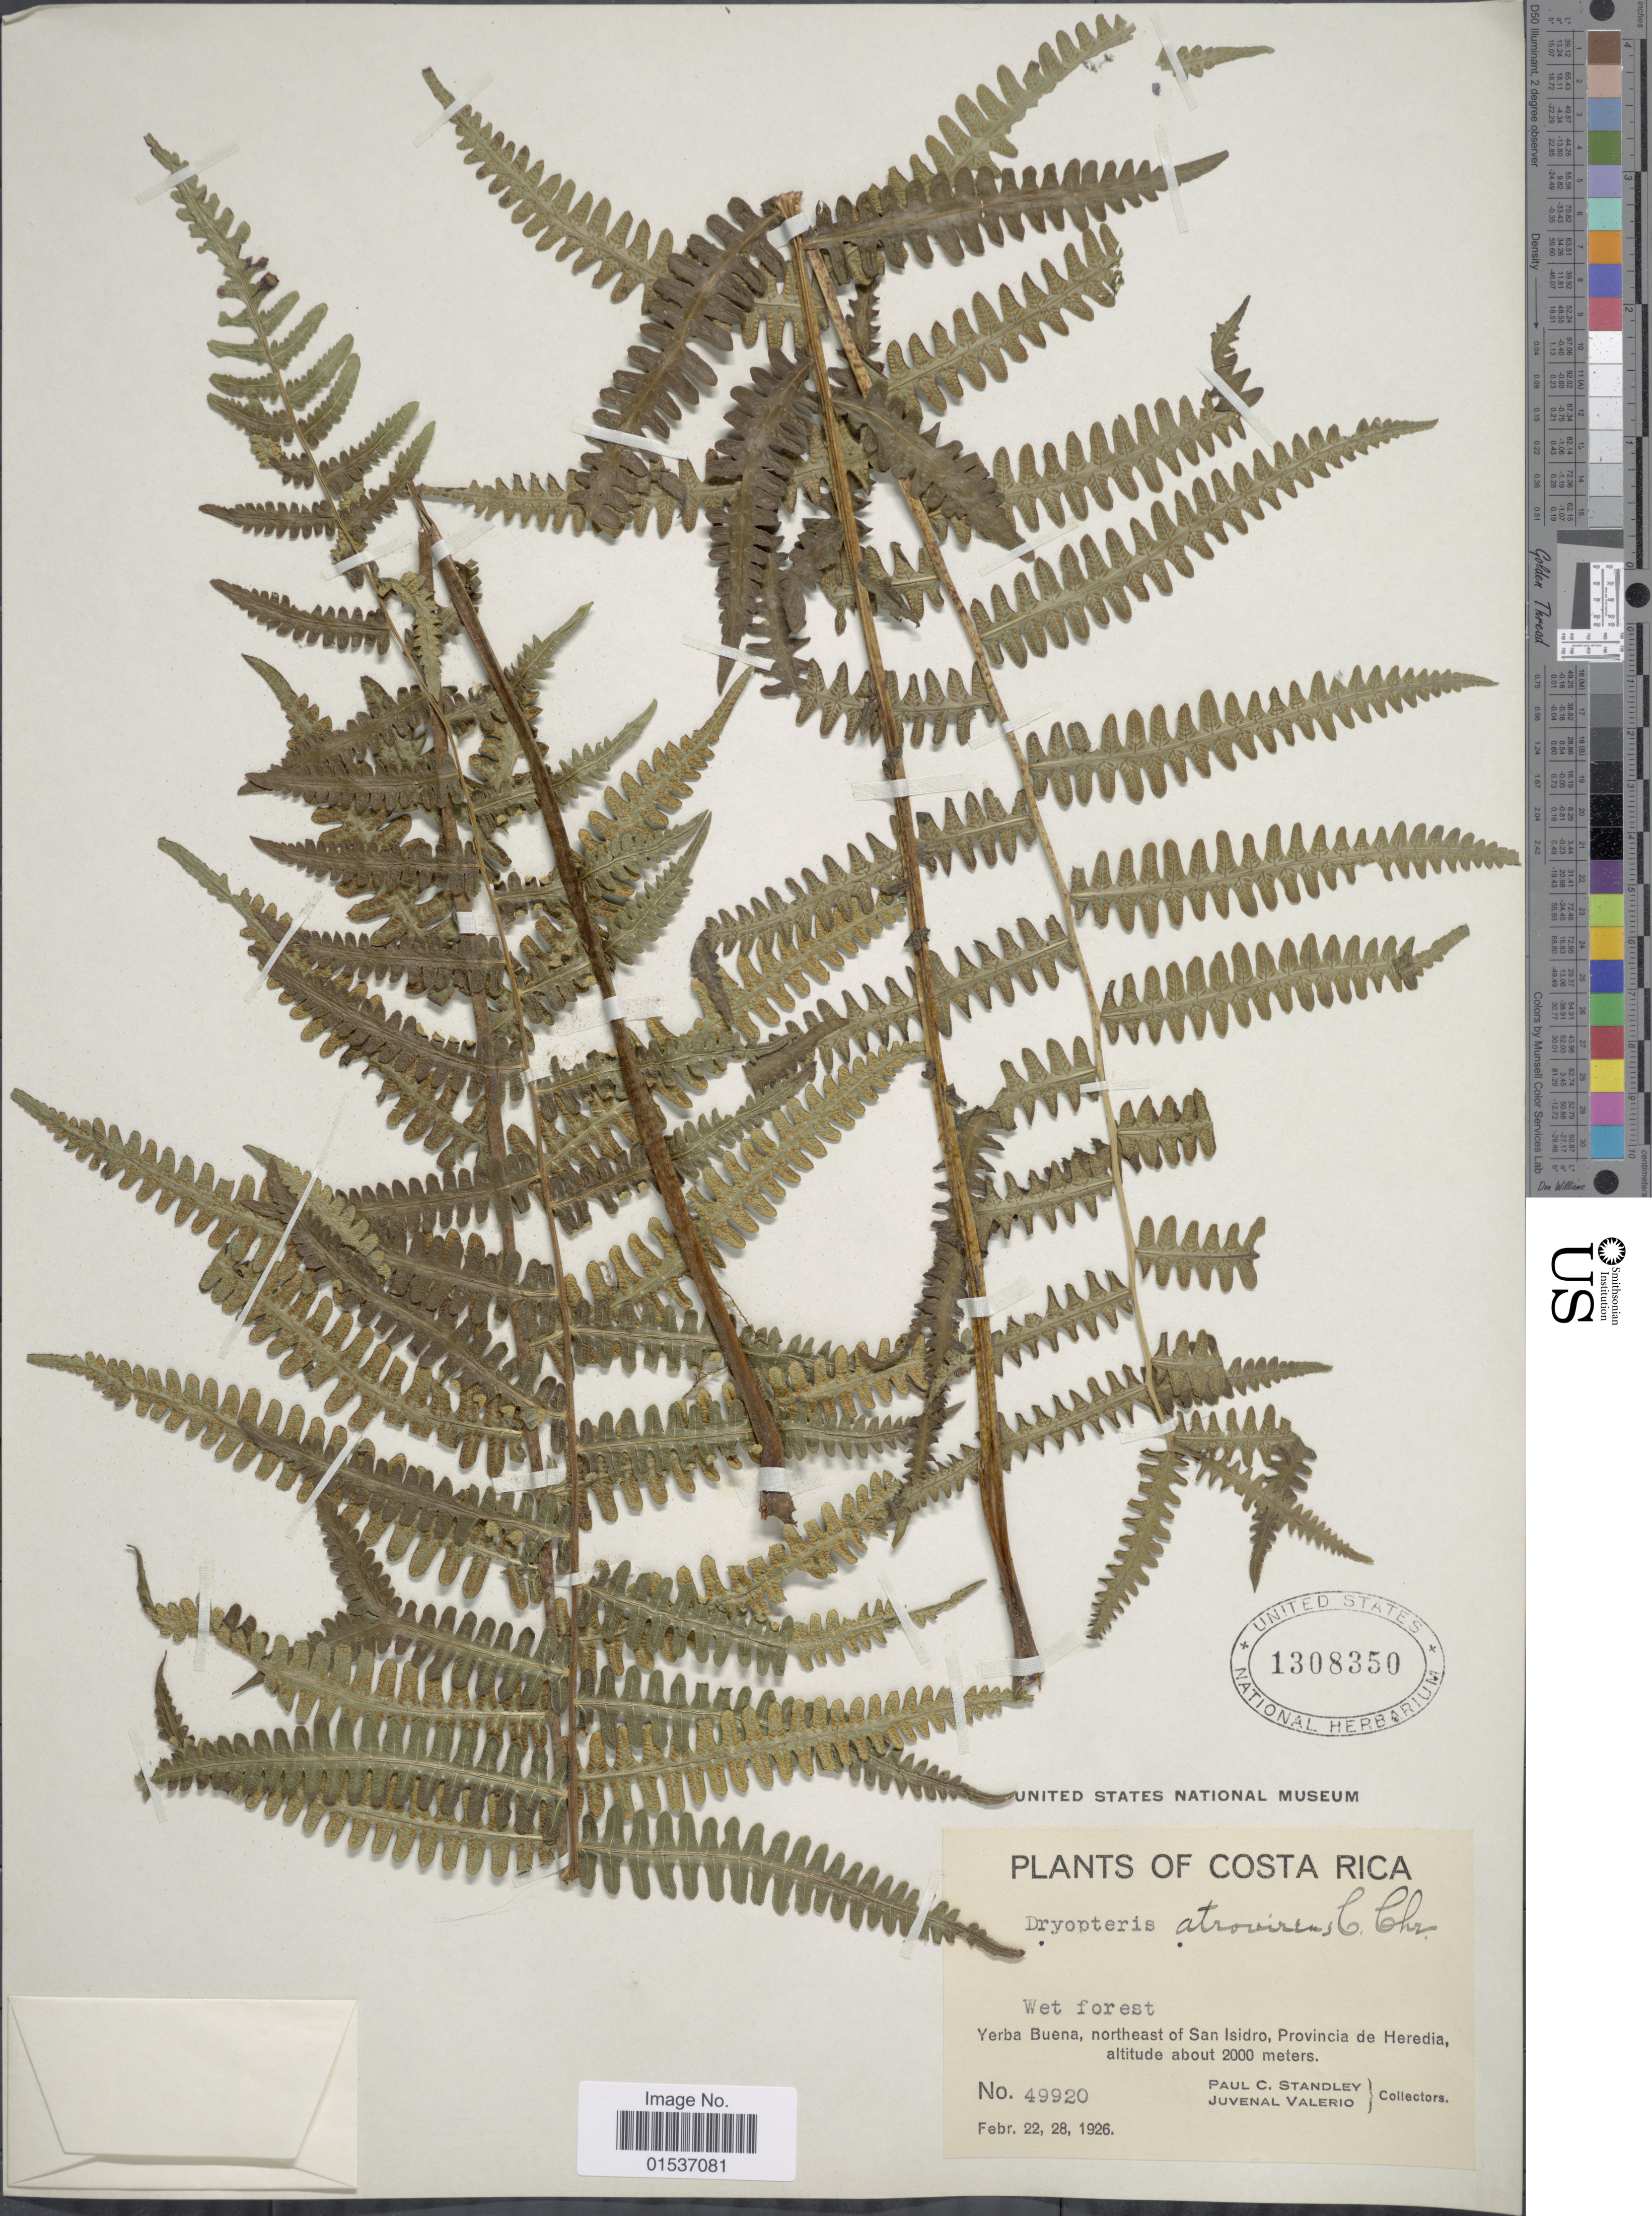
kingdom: Plantae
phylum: Tracheophyta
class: Polypodiopsida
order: Polypodiales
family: Thelypteridaceae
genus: Thelypteris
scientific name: Thelypteris atrovirens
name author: (C. Chr.) C.F. Reed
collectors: P. C. Standley & J. Valerio R.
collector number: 49920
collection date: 1926-02-22/1926-02-28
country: Costa Rica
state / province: Heredia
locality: Costa Rica, Yerba Buena, northeast of San Isidro, Provincia de Heredia.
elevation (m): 2000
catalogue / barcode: US 1308350